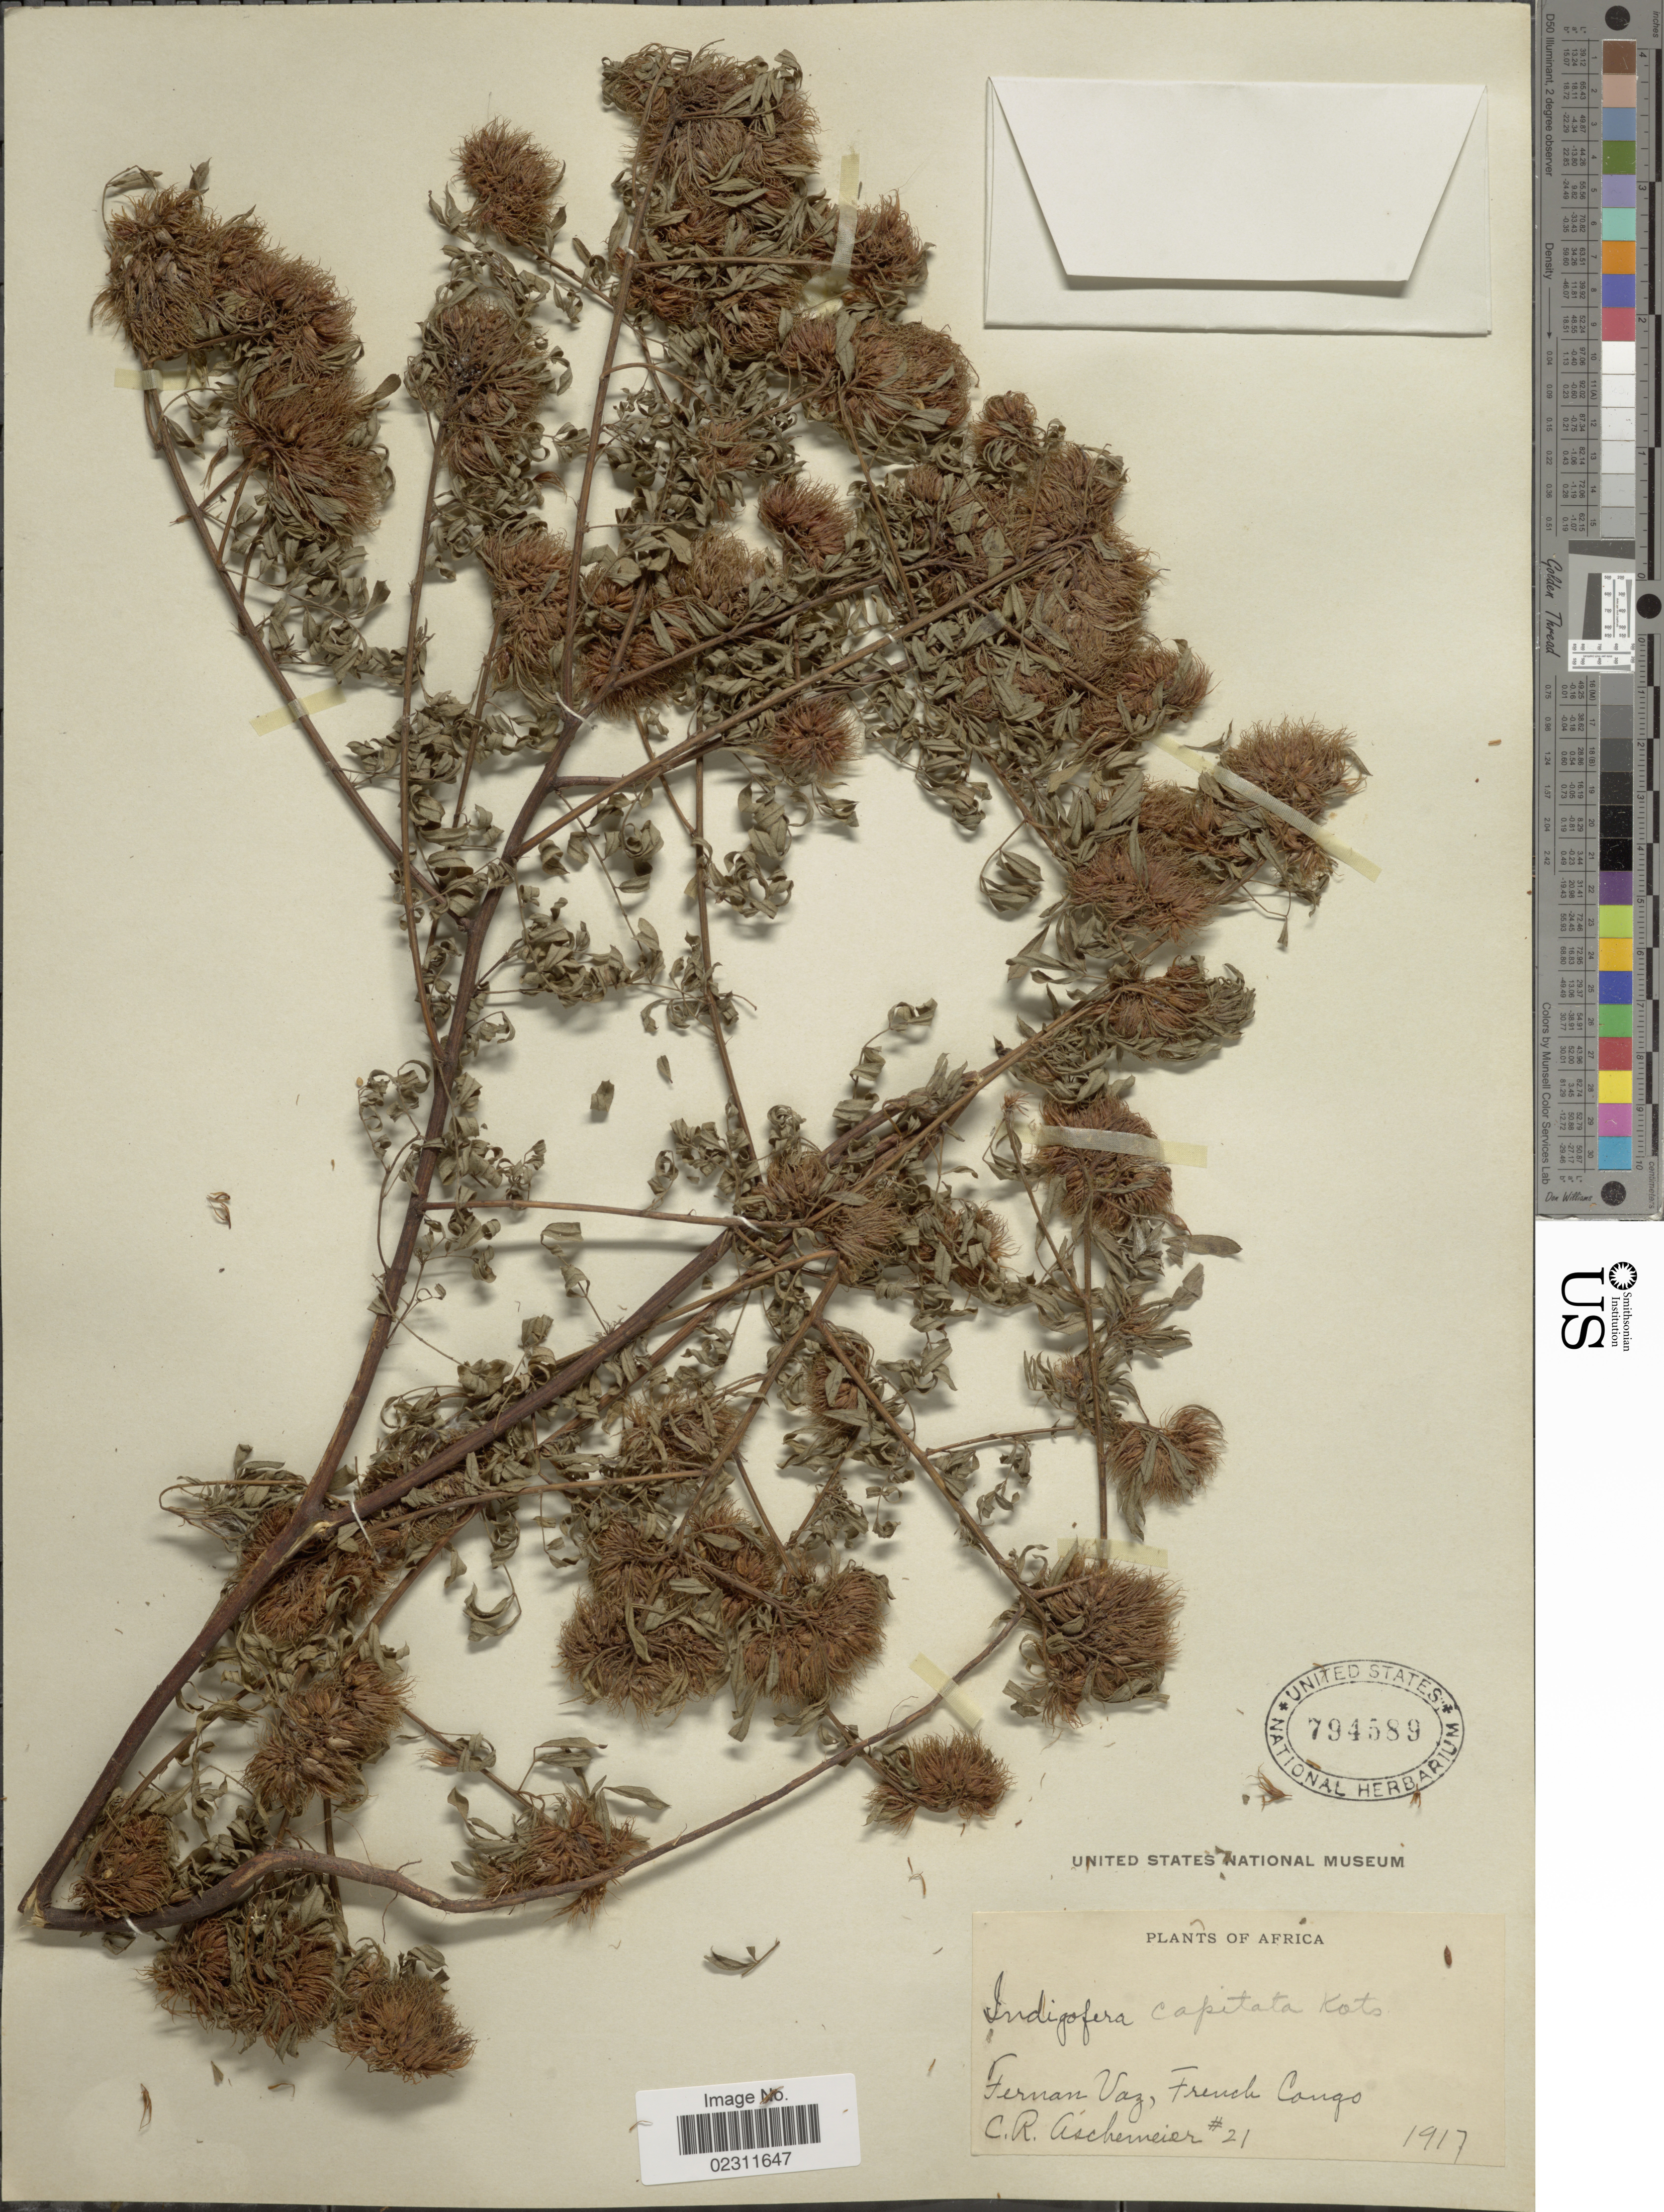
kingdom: Plantae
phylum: Tracheophyta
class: Magnoliopsida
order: Fabales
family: Fabaceae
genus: Indigofera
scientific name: Indigofera capitata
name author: Kotschy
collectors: C. Aschemeier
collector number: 21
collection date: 1917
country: Congo, Republic of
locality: Africa, Fernan Vaz, French Congo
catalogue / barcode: US 794589